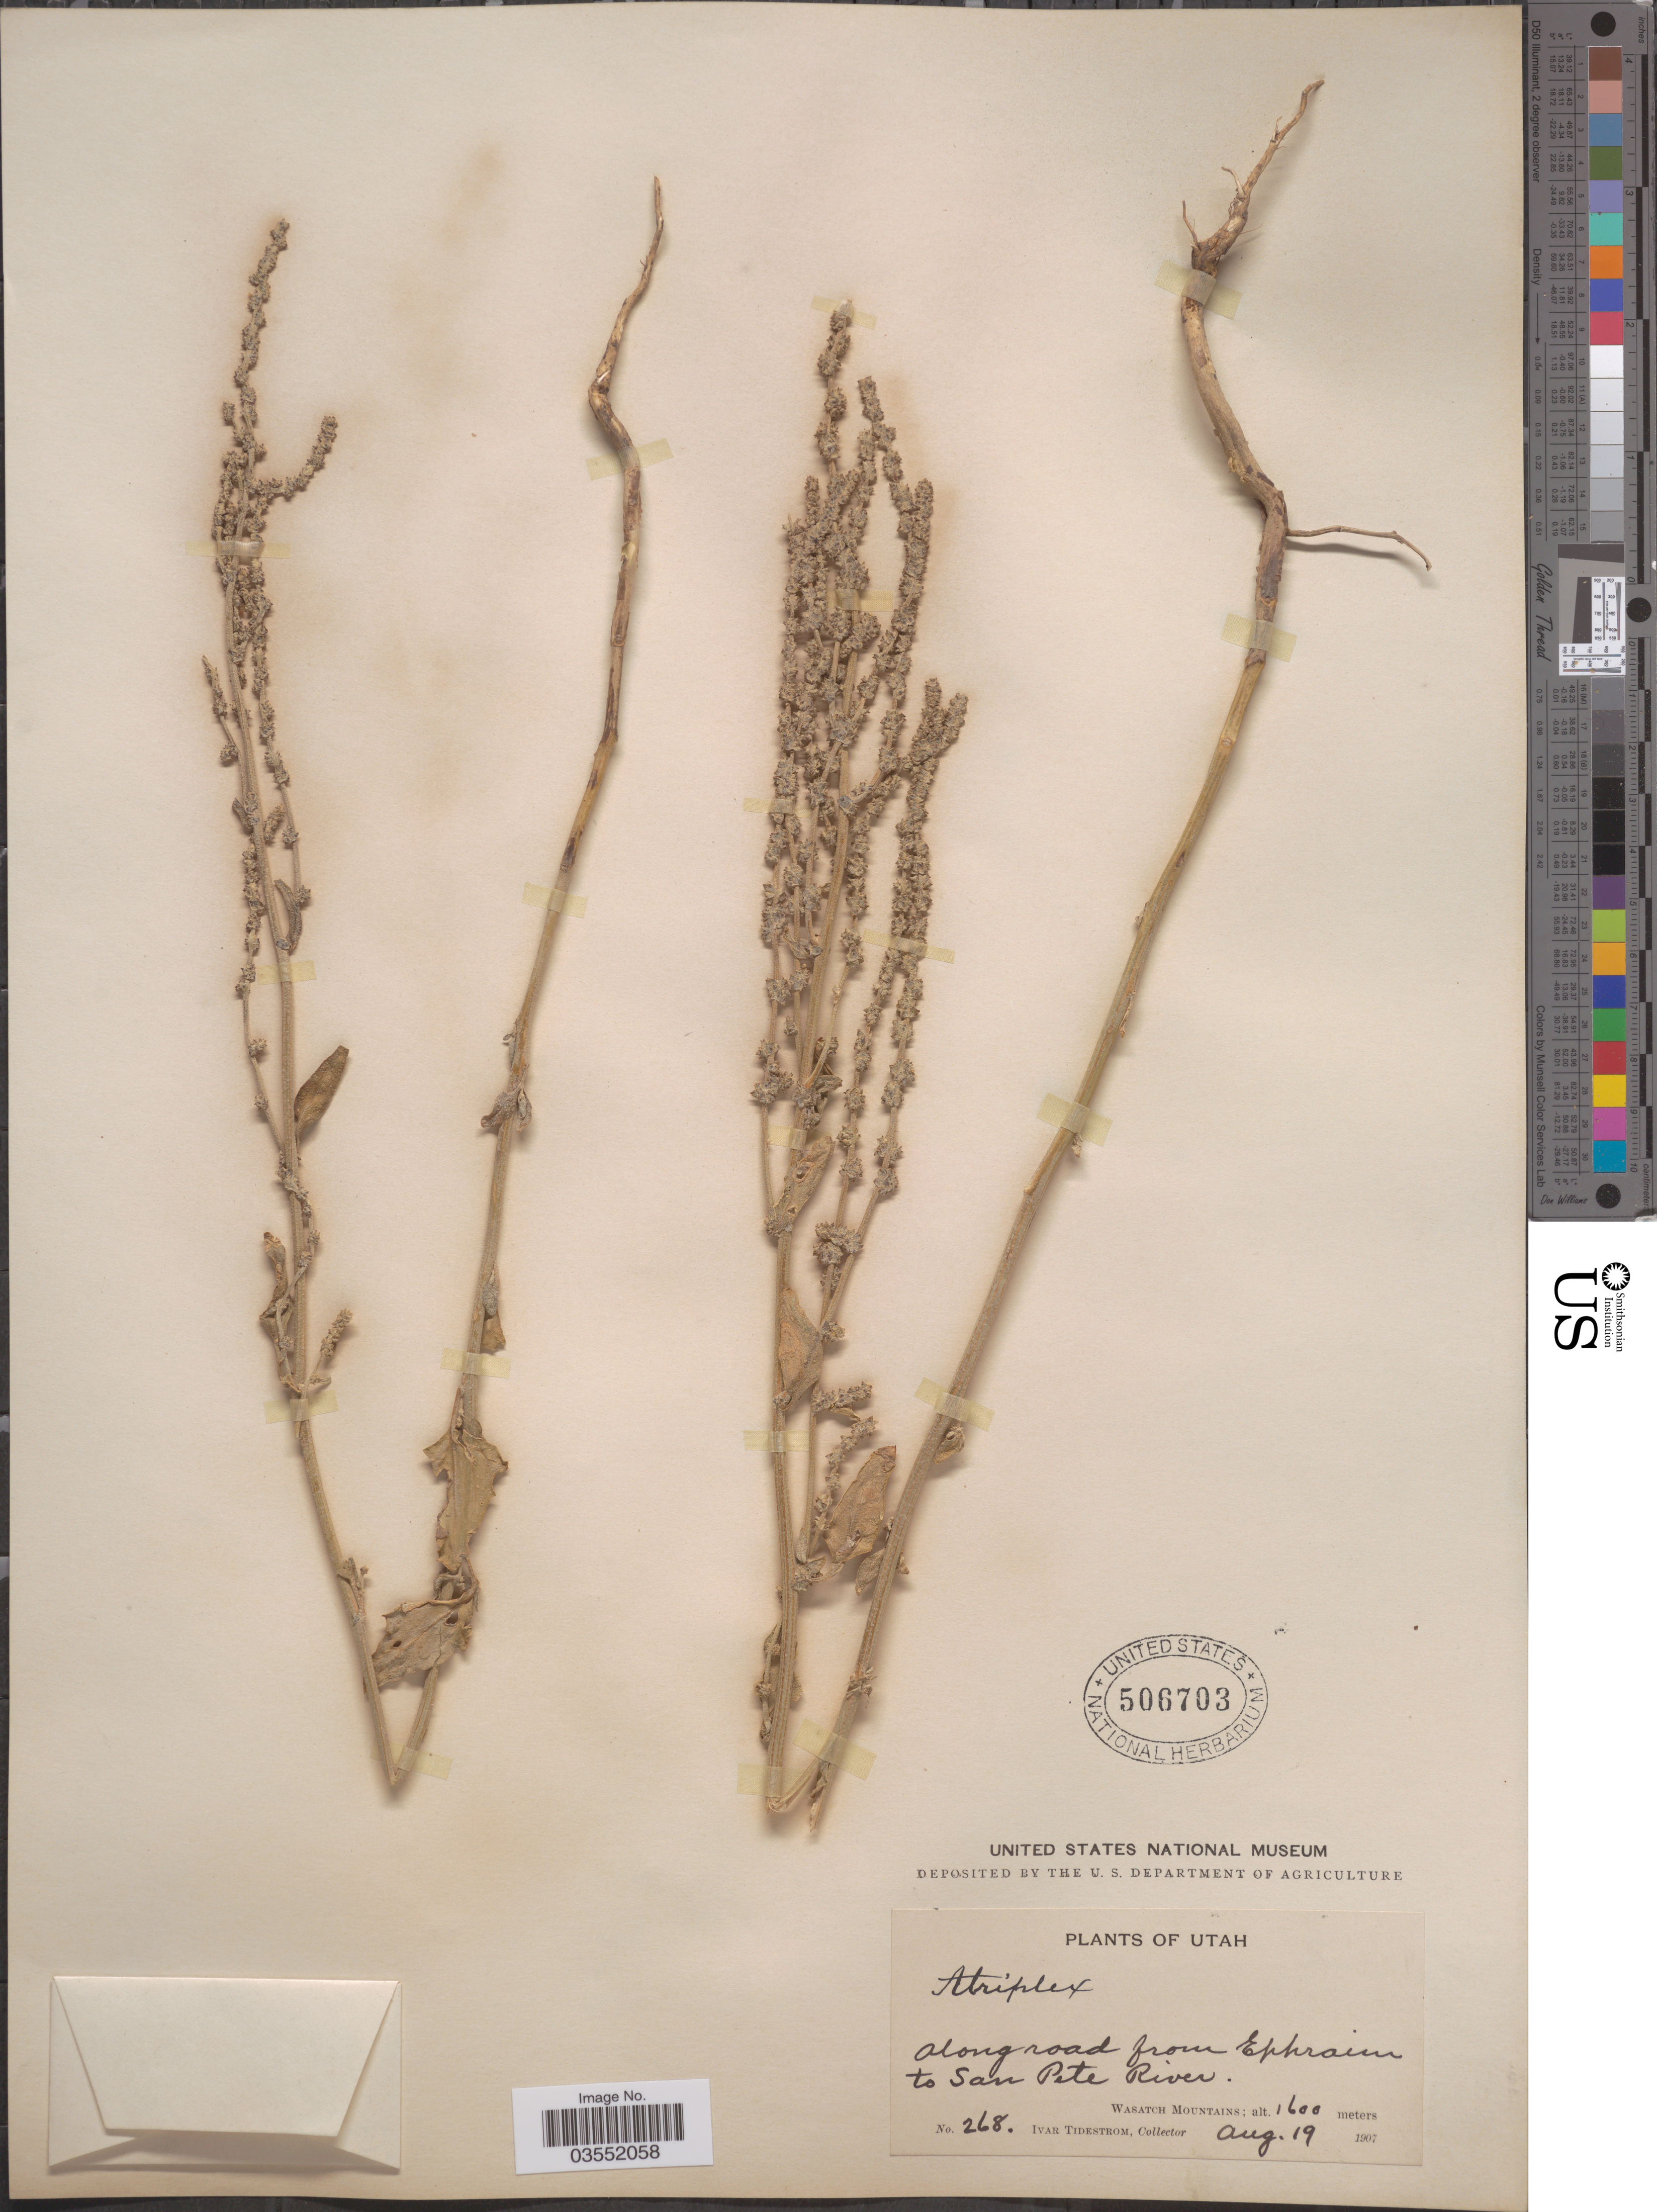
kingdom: Plantae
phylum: Tracheophyta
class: Magnoliopsida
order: Caryophyllales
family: Amaranthaceae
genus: Atriplex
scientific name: Atriplex hastata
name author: L.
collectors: I. F. Tidestrom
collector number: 268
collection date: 1907-08-09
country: United States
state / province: Utah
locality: Along road from Ephraim to San Pete River. Wasatch Mountains.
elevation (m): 1600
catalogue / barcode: US 506703